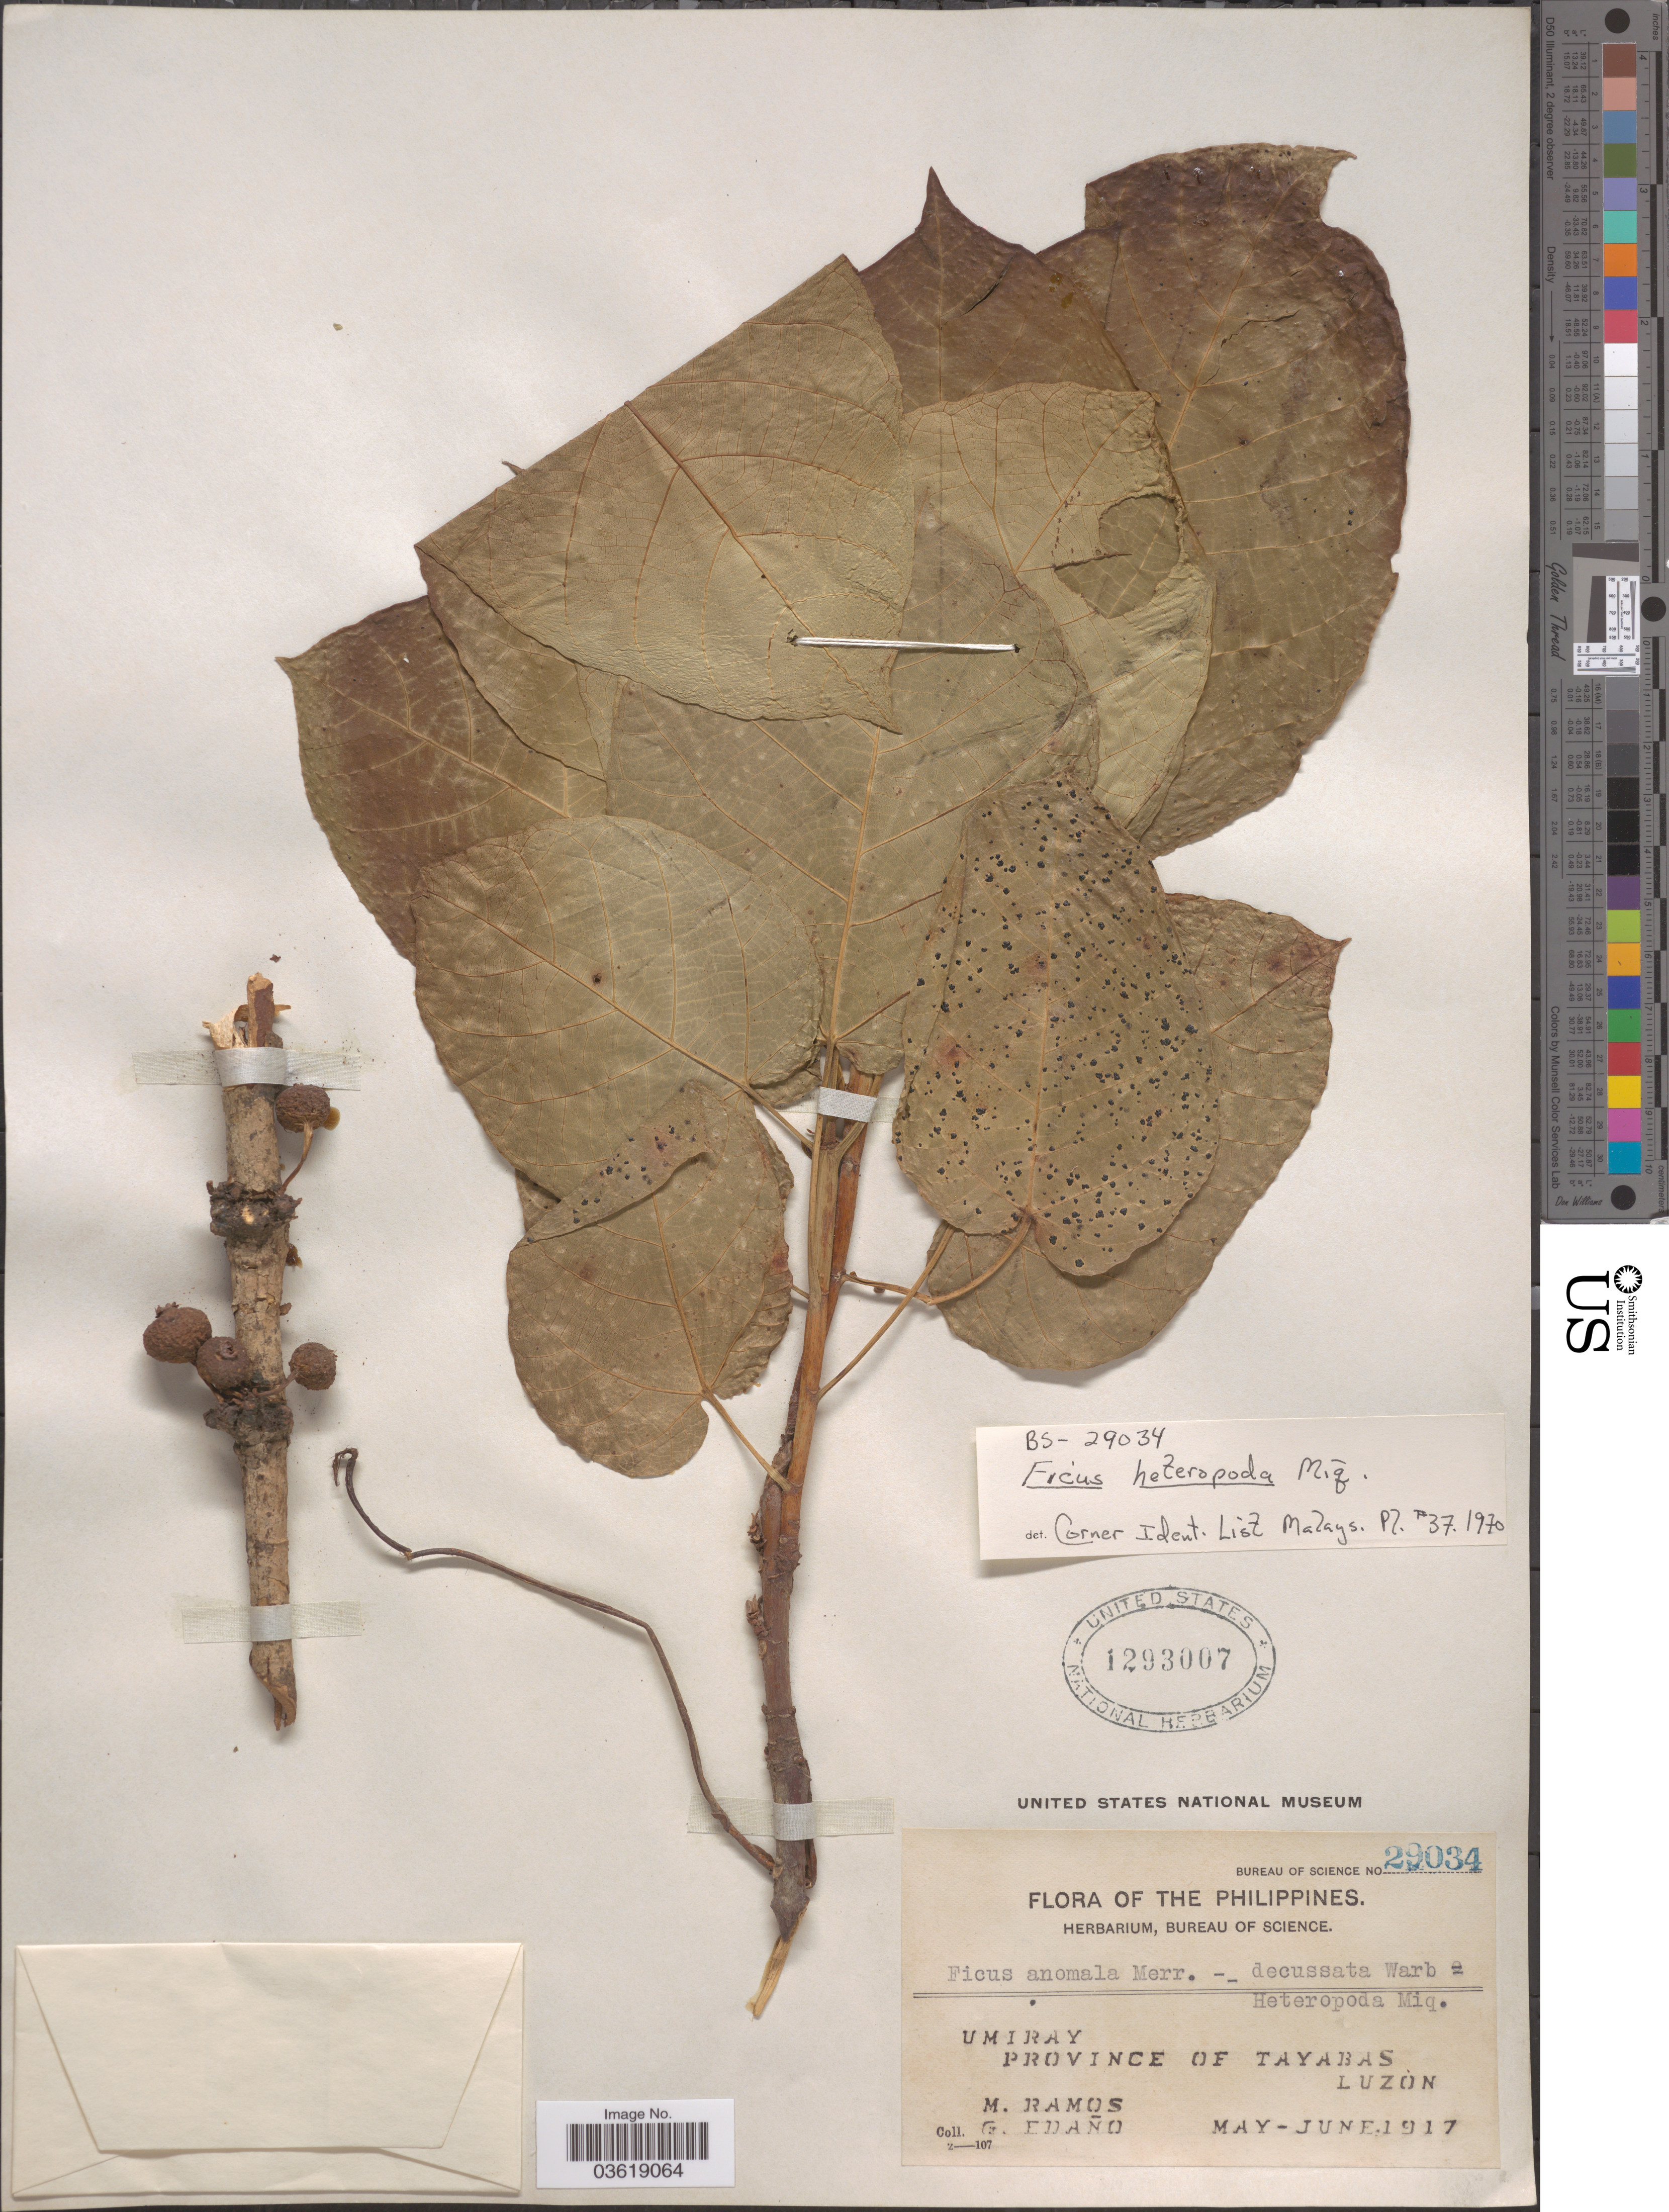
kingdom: Plantae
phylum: Tracheophyta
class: Magnoliopsida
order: Rosales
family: Moraceae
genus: Ficus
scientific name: Ficus heteropoda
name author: Miq.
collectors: M. Ramos & G. Edaño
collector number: Bureau of Science 29034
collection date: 1917-05/1917-06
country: Philippines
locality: Umiray. Province of Tayabas, Luzon.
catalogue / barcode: US 1293007